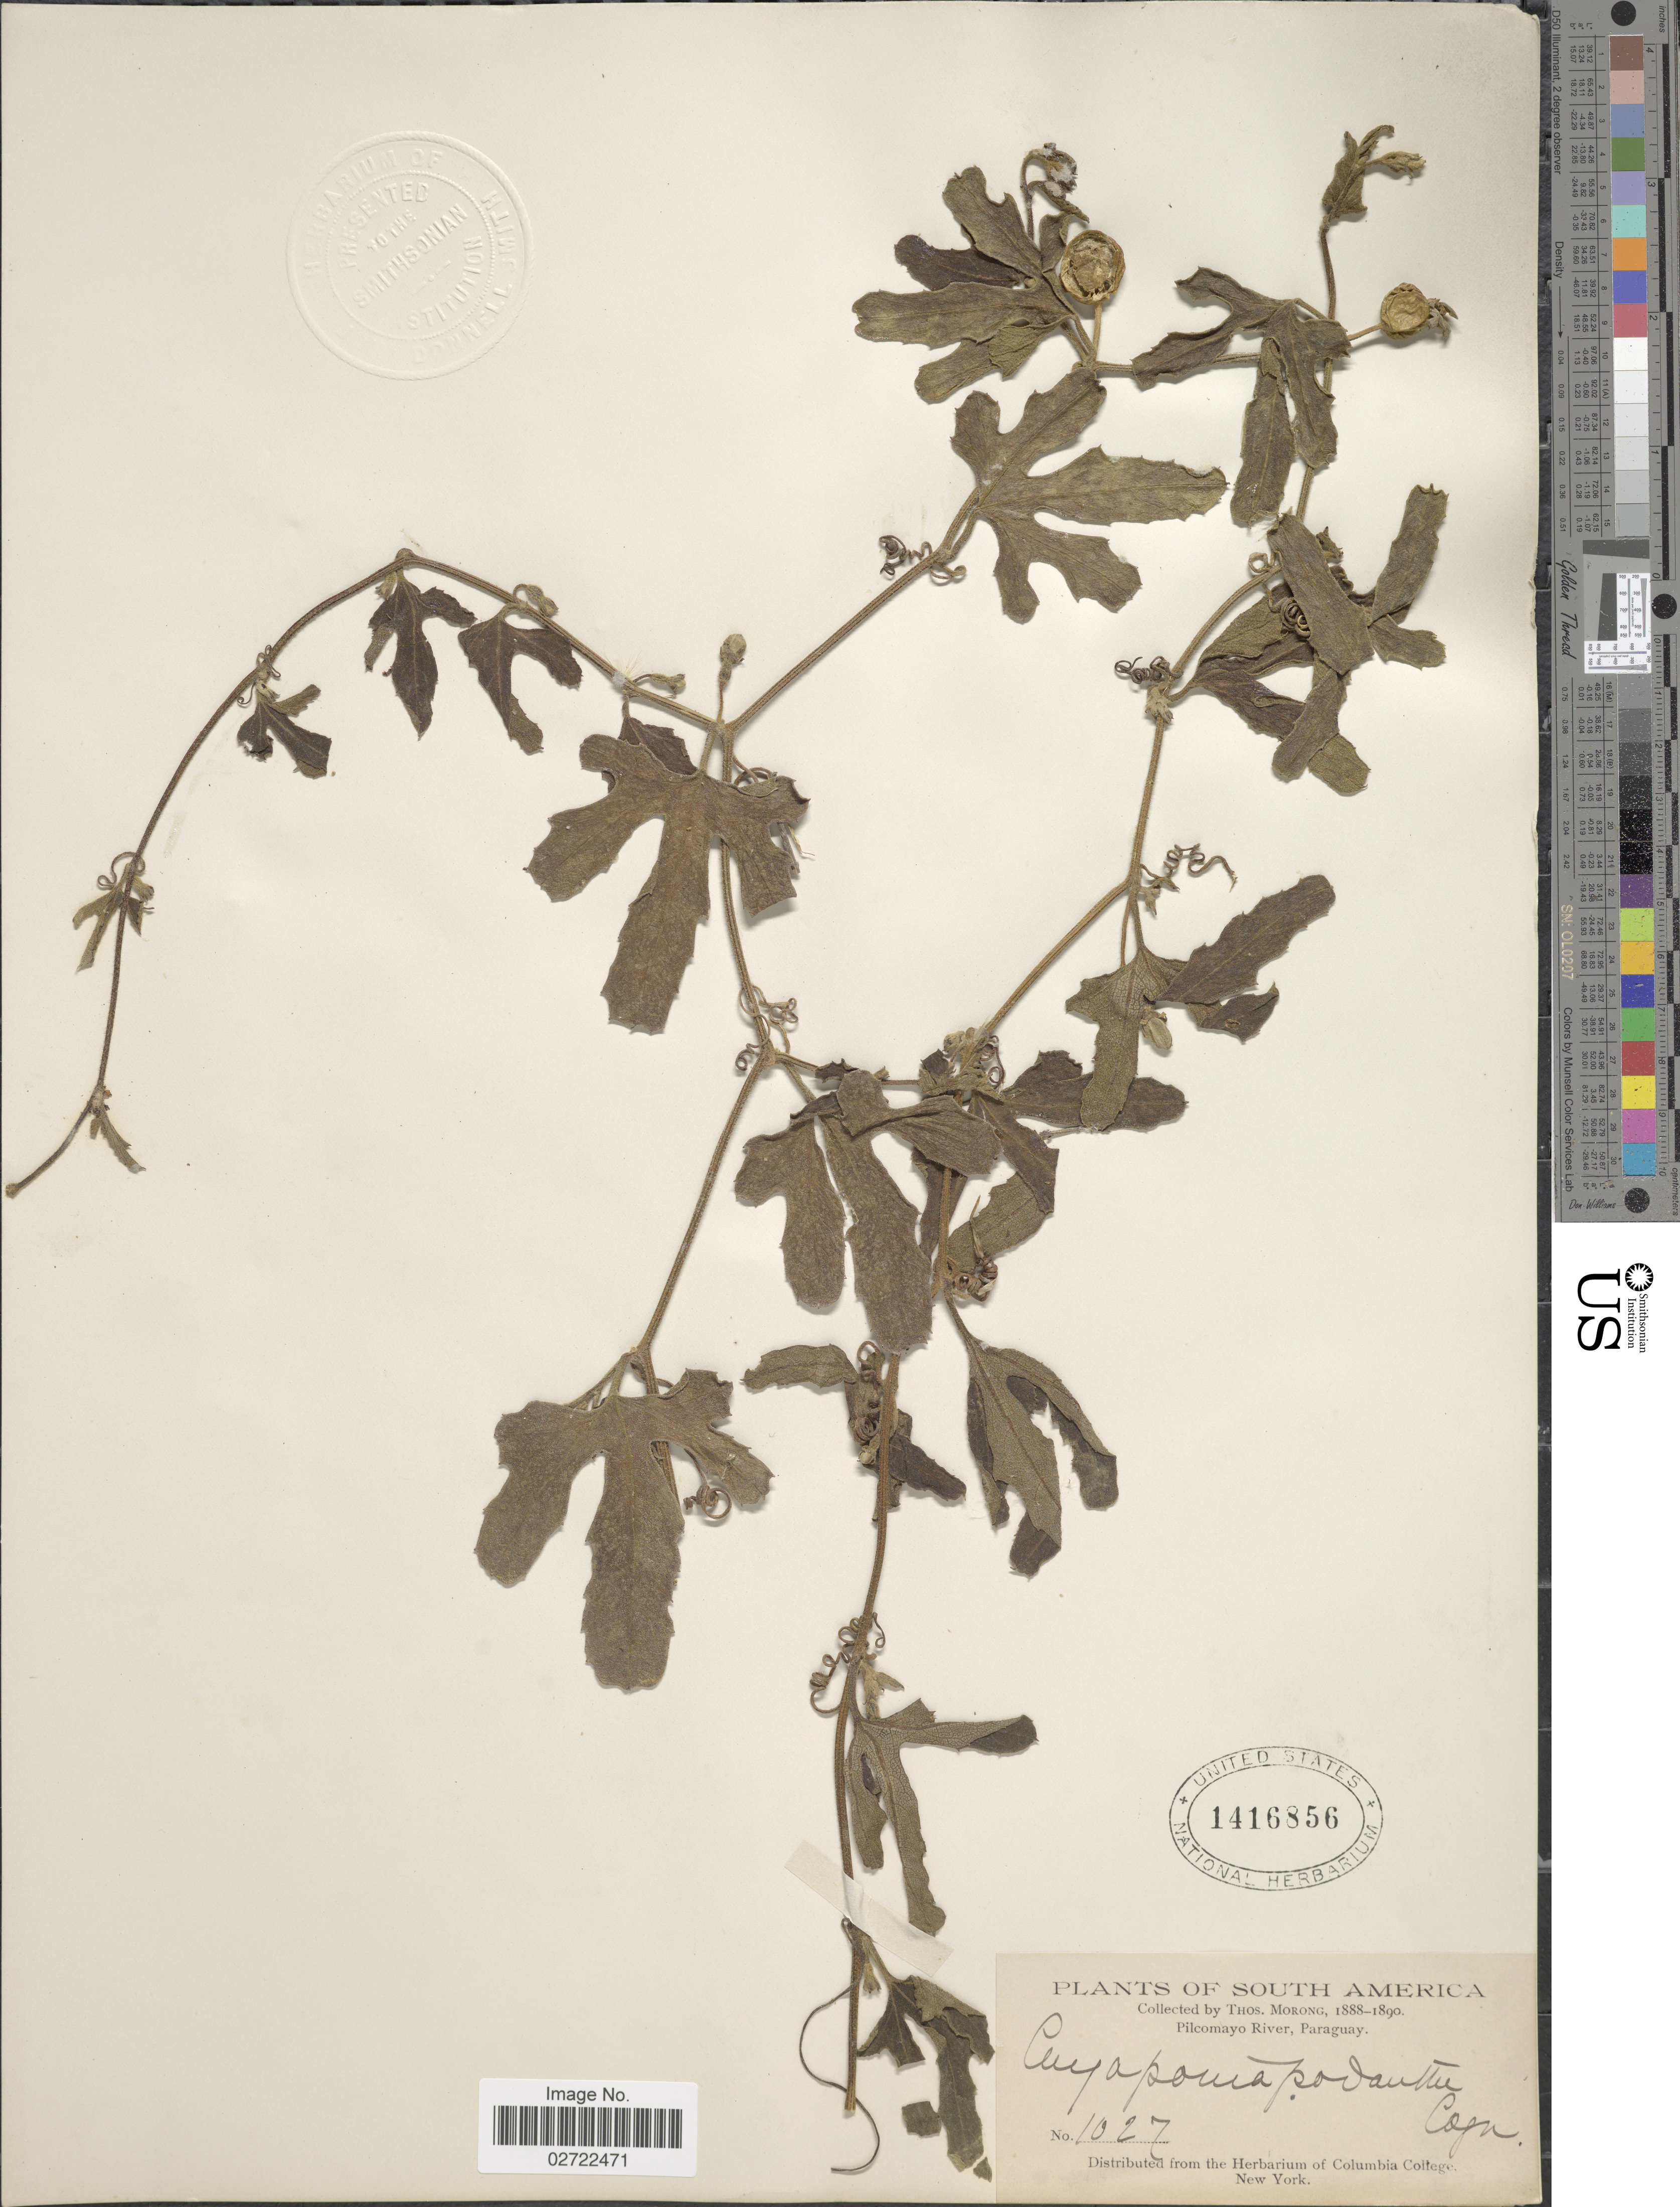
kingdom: Plantae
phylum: Tracheophyta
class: Magnoliopsida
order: Cucurbitales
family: Cucurbitaceae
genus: Cayaponia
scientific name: Cayaponia podantha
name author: Cogn.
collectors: ex herb. T. Morong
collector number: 1027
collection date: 1888/1890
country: Paraguay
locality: Pilcomayo River.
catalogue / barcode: US 1416856